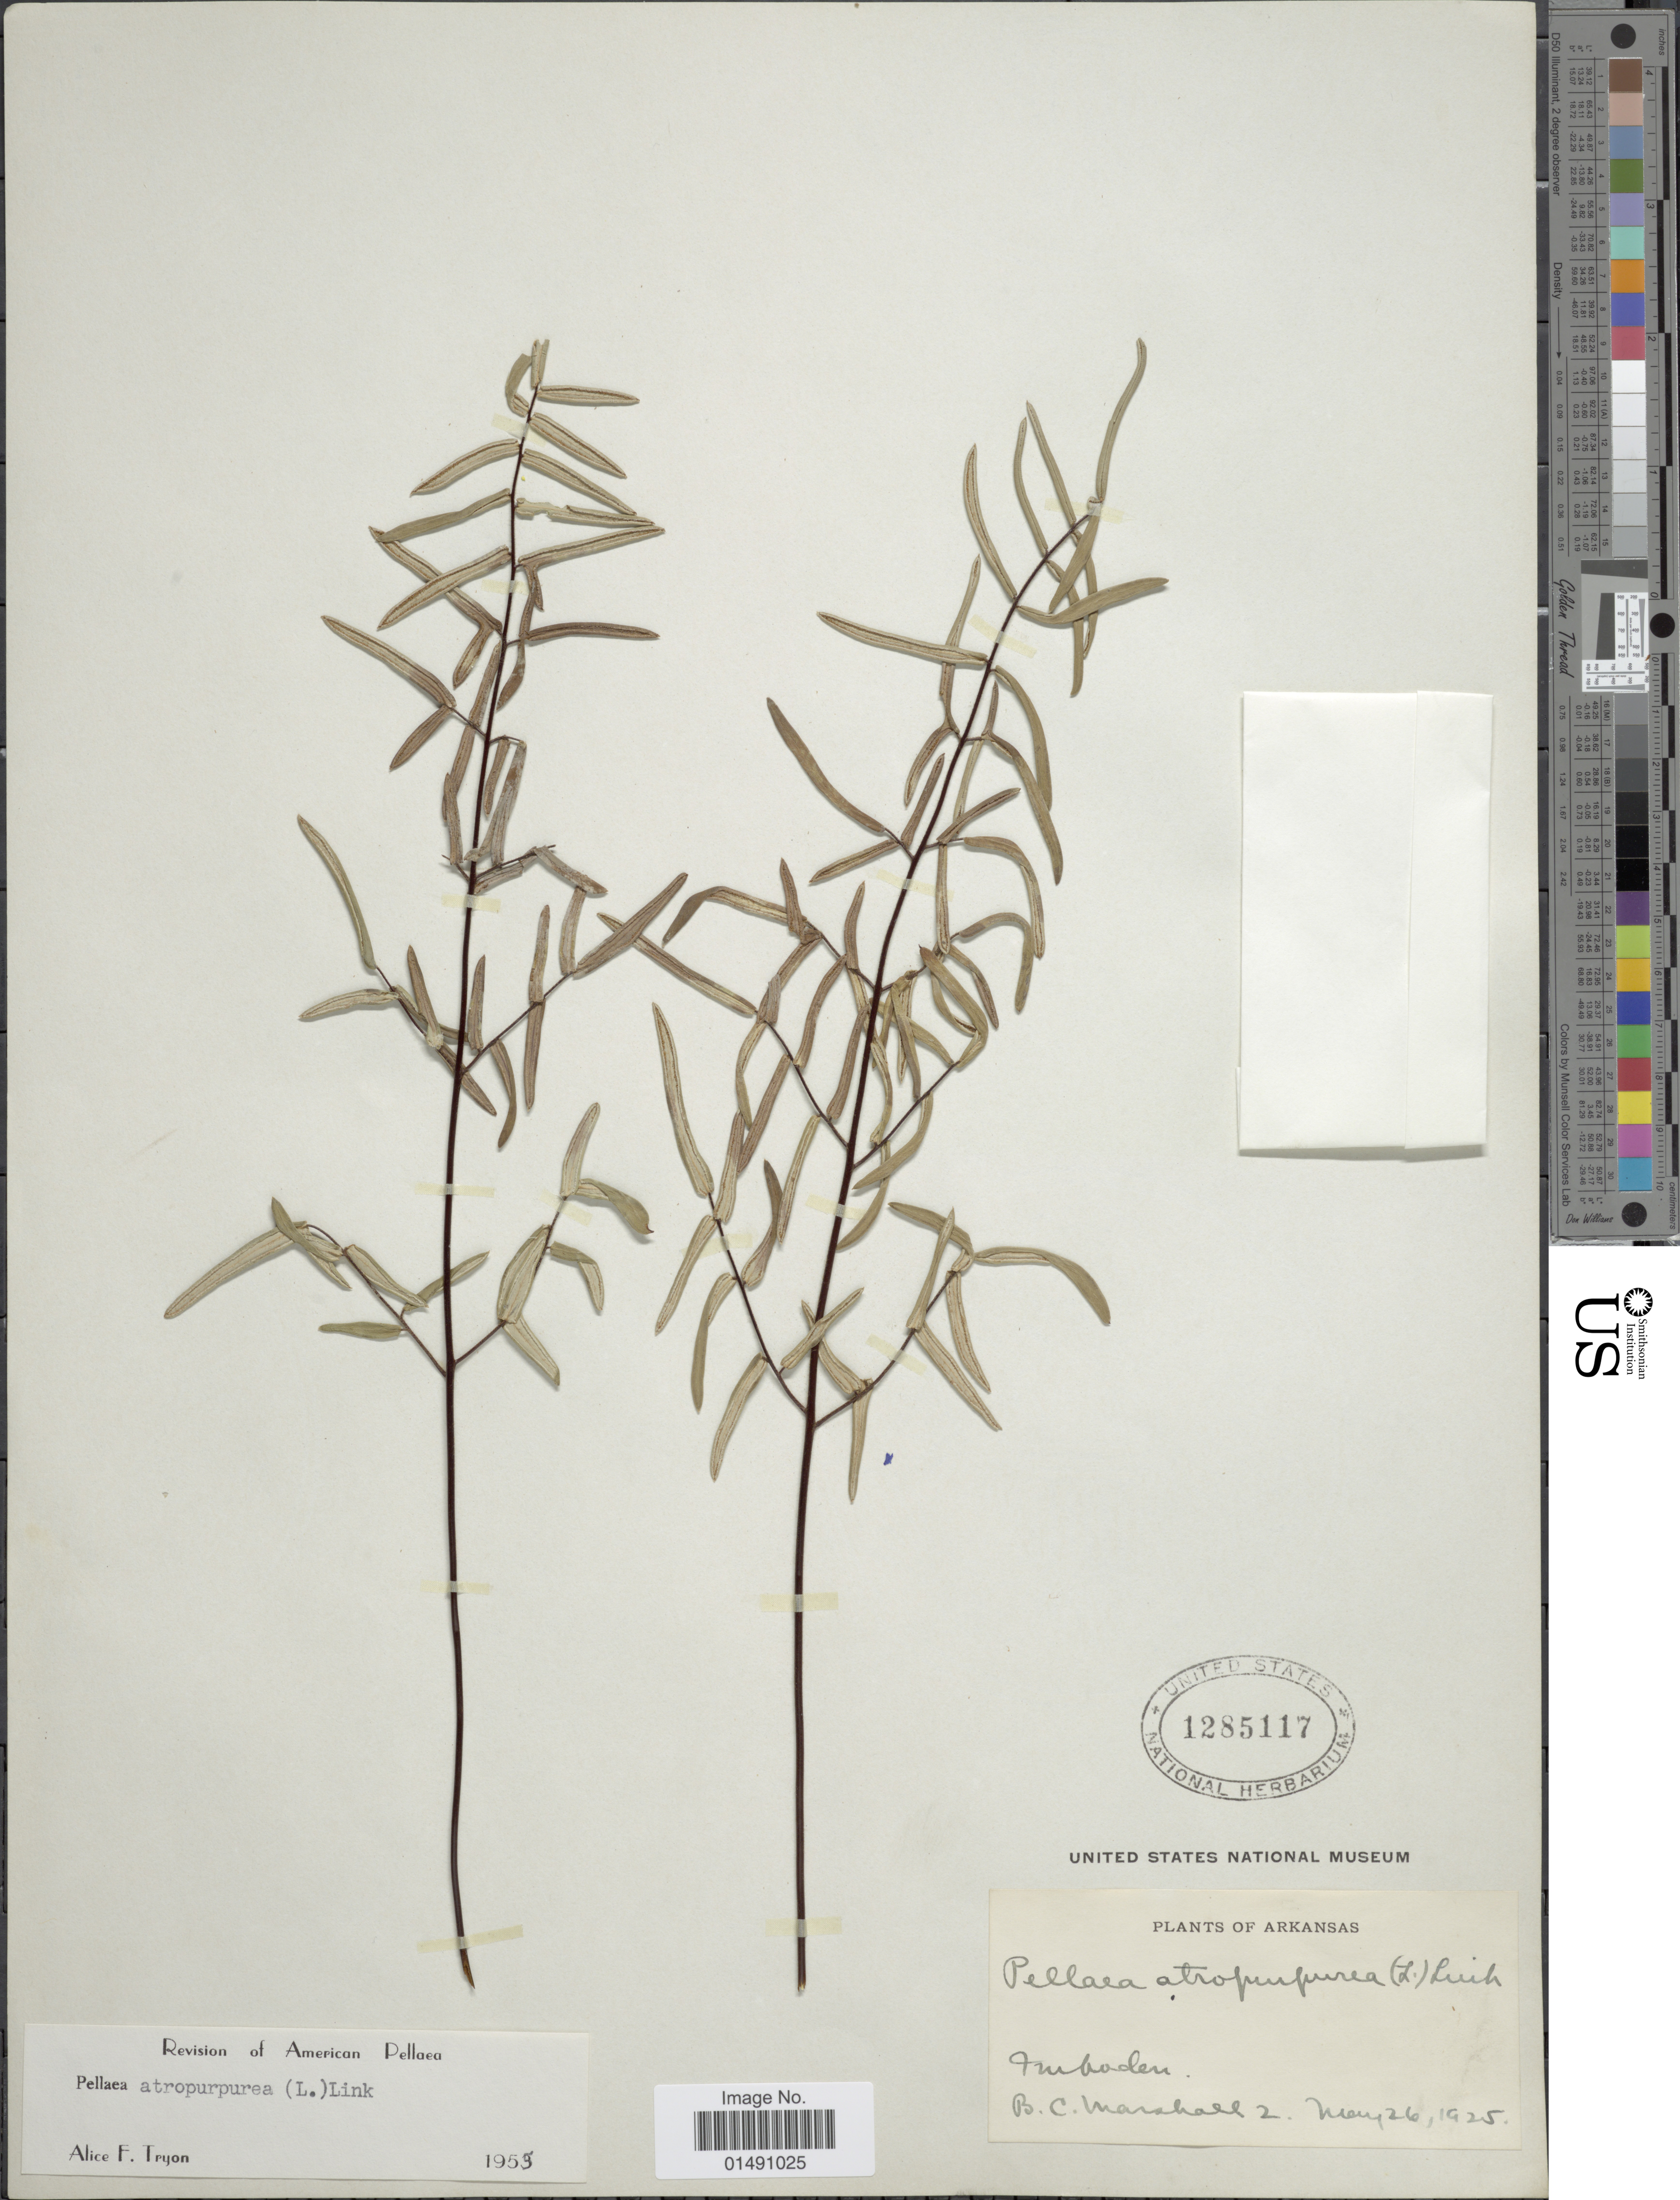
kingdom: Plantae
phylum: Tracheophyta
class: Polypodiopsida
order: Polypodiales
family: Pteridaceae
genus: Pellaea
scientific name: Pellaea atropurpurea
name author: (L.) Link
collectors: B. C. Marshall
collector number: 2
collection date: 1925-05-26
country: United States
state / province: Arkansas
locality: Imboden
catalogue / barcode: US 1285117